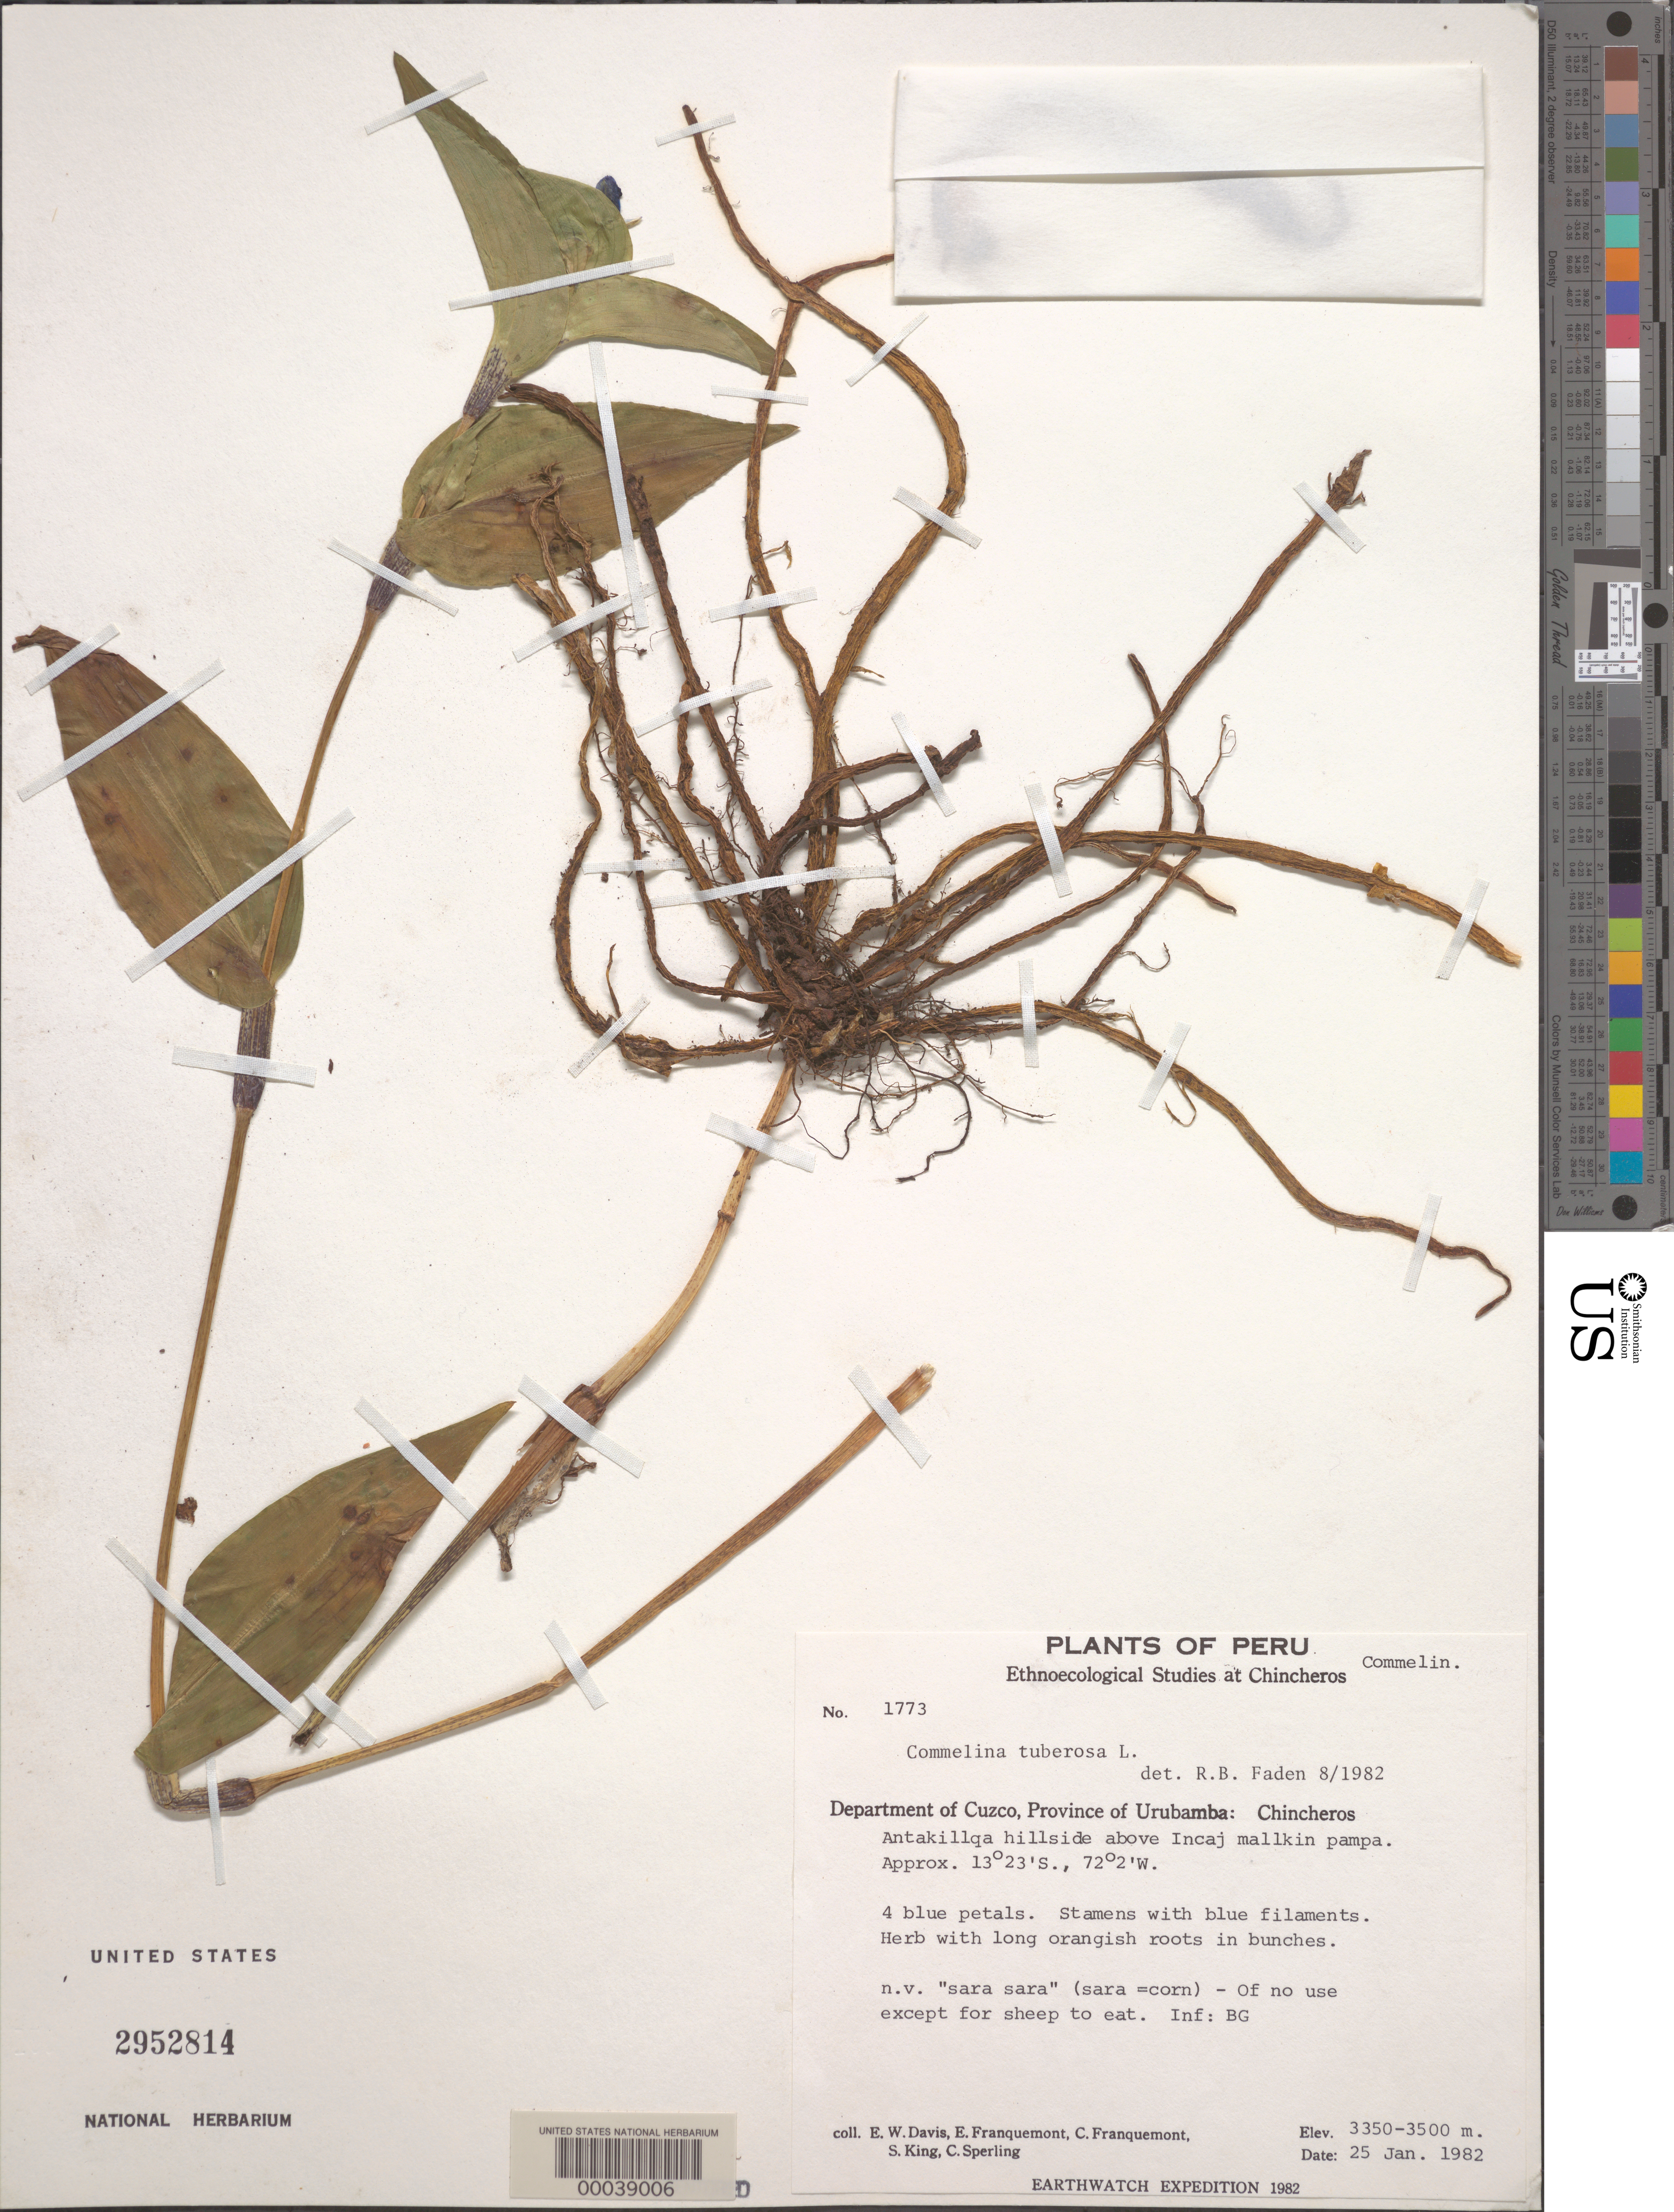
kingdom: Plantae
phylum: Tracheophyta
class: Liliopsida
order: Commelinales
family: Commelinaceae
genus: Commelina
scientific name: Commelina tuberosa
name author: L.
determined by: Faden, Robert B., (US), Smithsonian Institution - National Museum of Natural History (UNITED STATES)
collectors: E. W. Davis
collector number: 1773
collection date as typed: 25 Jan 1982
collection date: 1982-01-25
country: Peru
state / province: Cusco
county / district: Urubamba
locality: Chincheros, Antakillqa hillside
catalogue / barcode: US 2952814